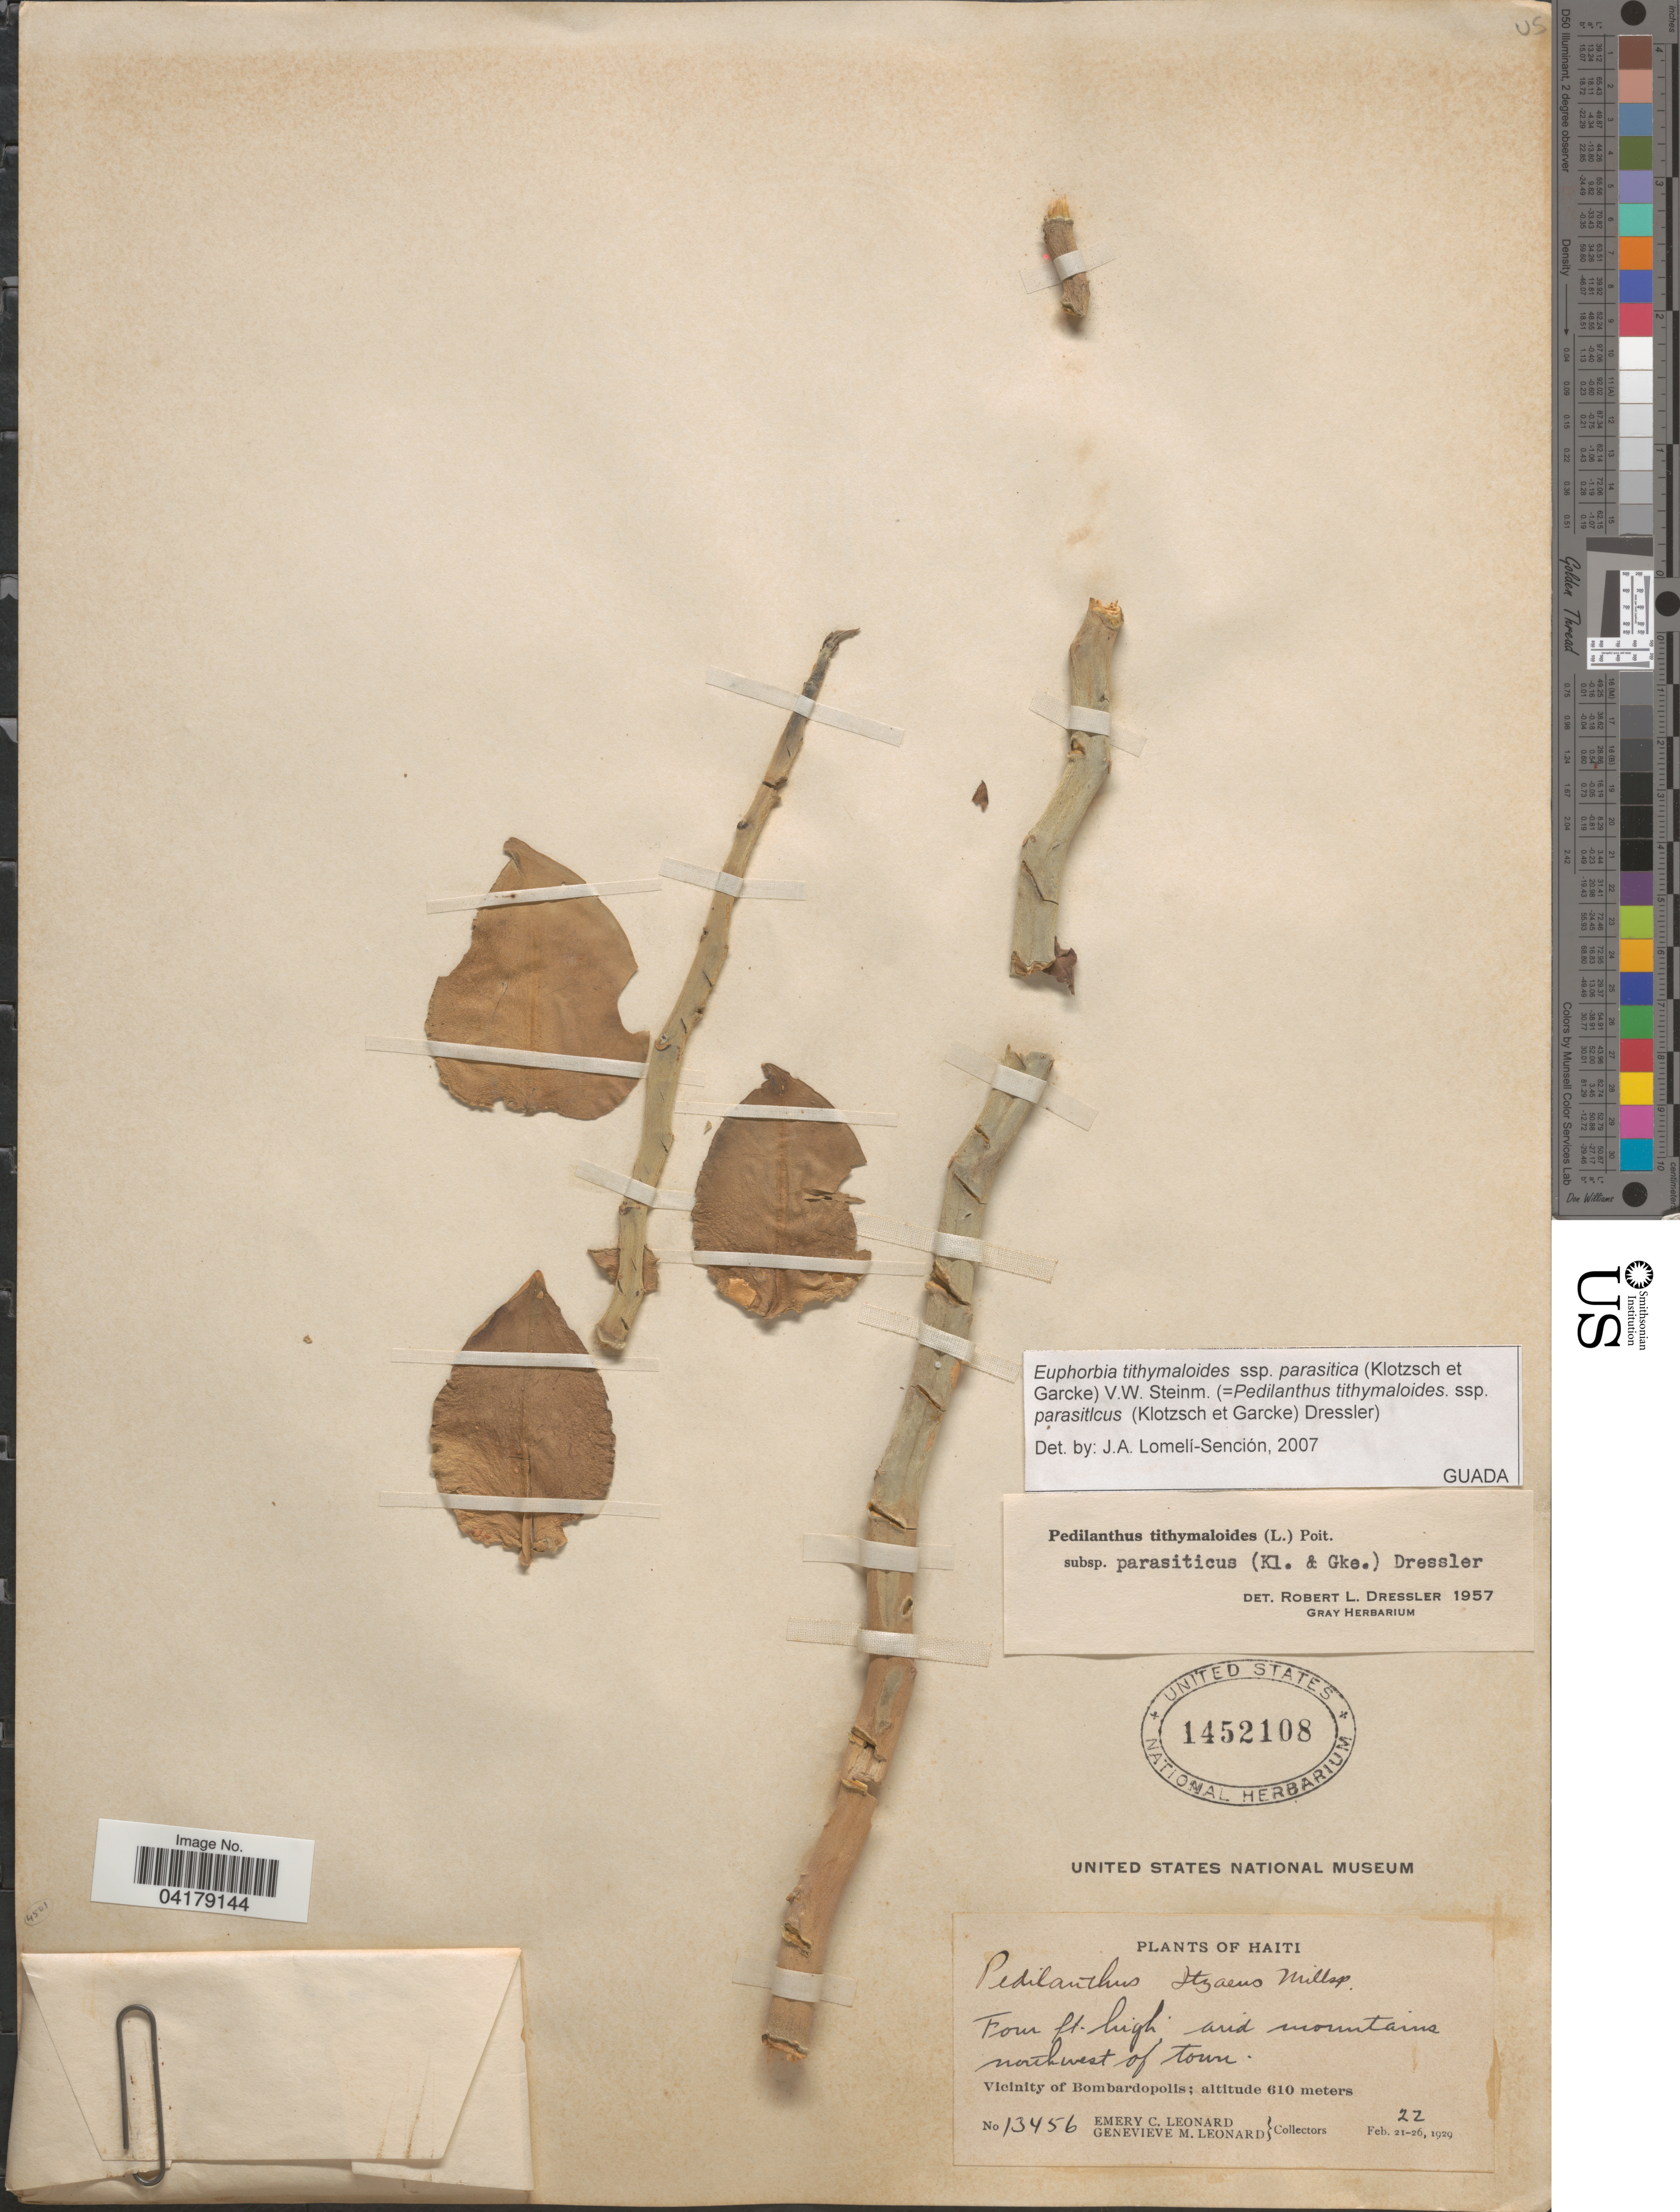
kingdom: Plantae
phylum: Tracheophyta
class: Magnoliopsida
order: Malpighiales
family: Euphorbiaceae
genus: Euphorbia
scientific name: Euphorbia tithymaloides subsp. parasitica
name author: (Klotzsch & Garcke) V.W. Steinm.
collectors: E. C. Leonard & G. M. Leonard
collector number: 13456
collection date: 1929-02-22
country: Haiti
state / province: Nord-Ouest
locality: Mountains northwest of town. Vicinity of Bombardopolis.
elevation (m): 610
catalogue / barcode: US 1452108